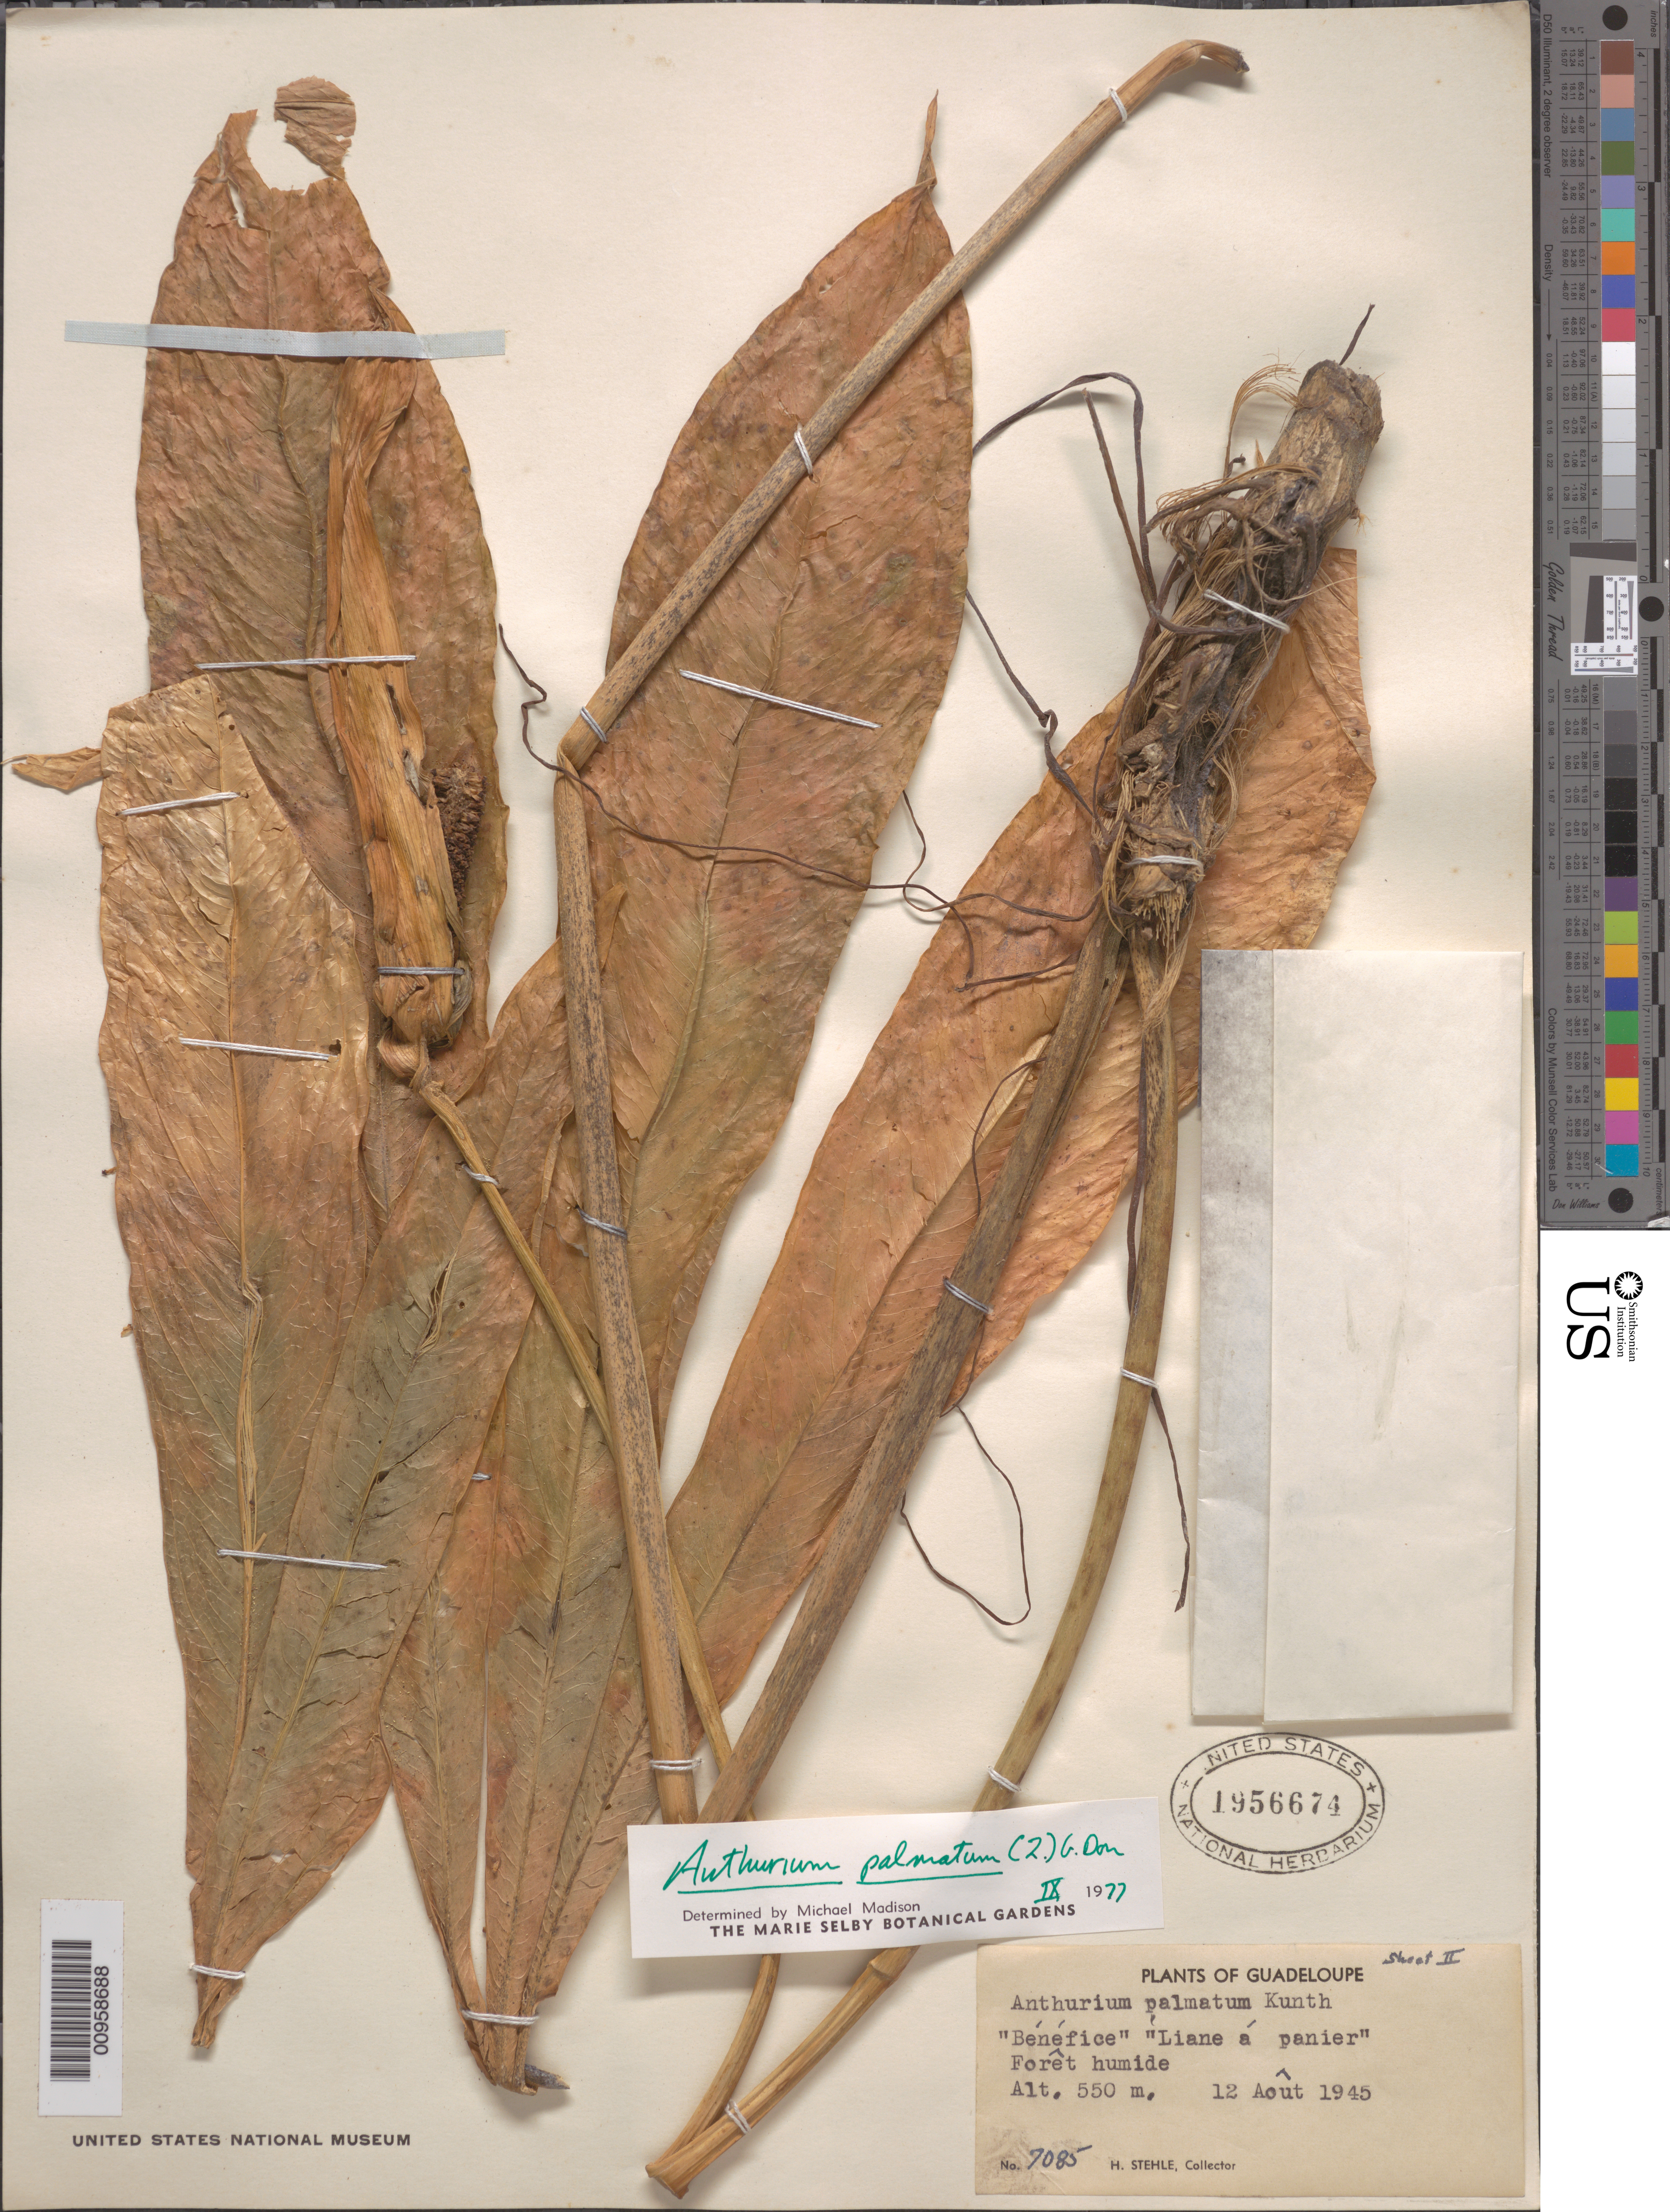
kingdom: Plantae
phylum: Tracheophyta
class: Liliopsida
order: Alismatales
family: Araceae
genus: Anthurium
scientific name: Anthurium palmatum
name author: (L.) Schott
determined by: Madison, Michael T.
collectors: H. Stehlé & M. Stehlé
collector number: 7085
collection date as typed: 12 Aug 1945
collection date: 1945-08-12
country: Guadeloupe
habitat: Fôret humide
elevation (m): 550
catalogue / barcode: US 1956674